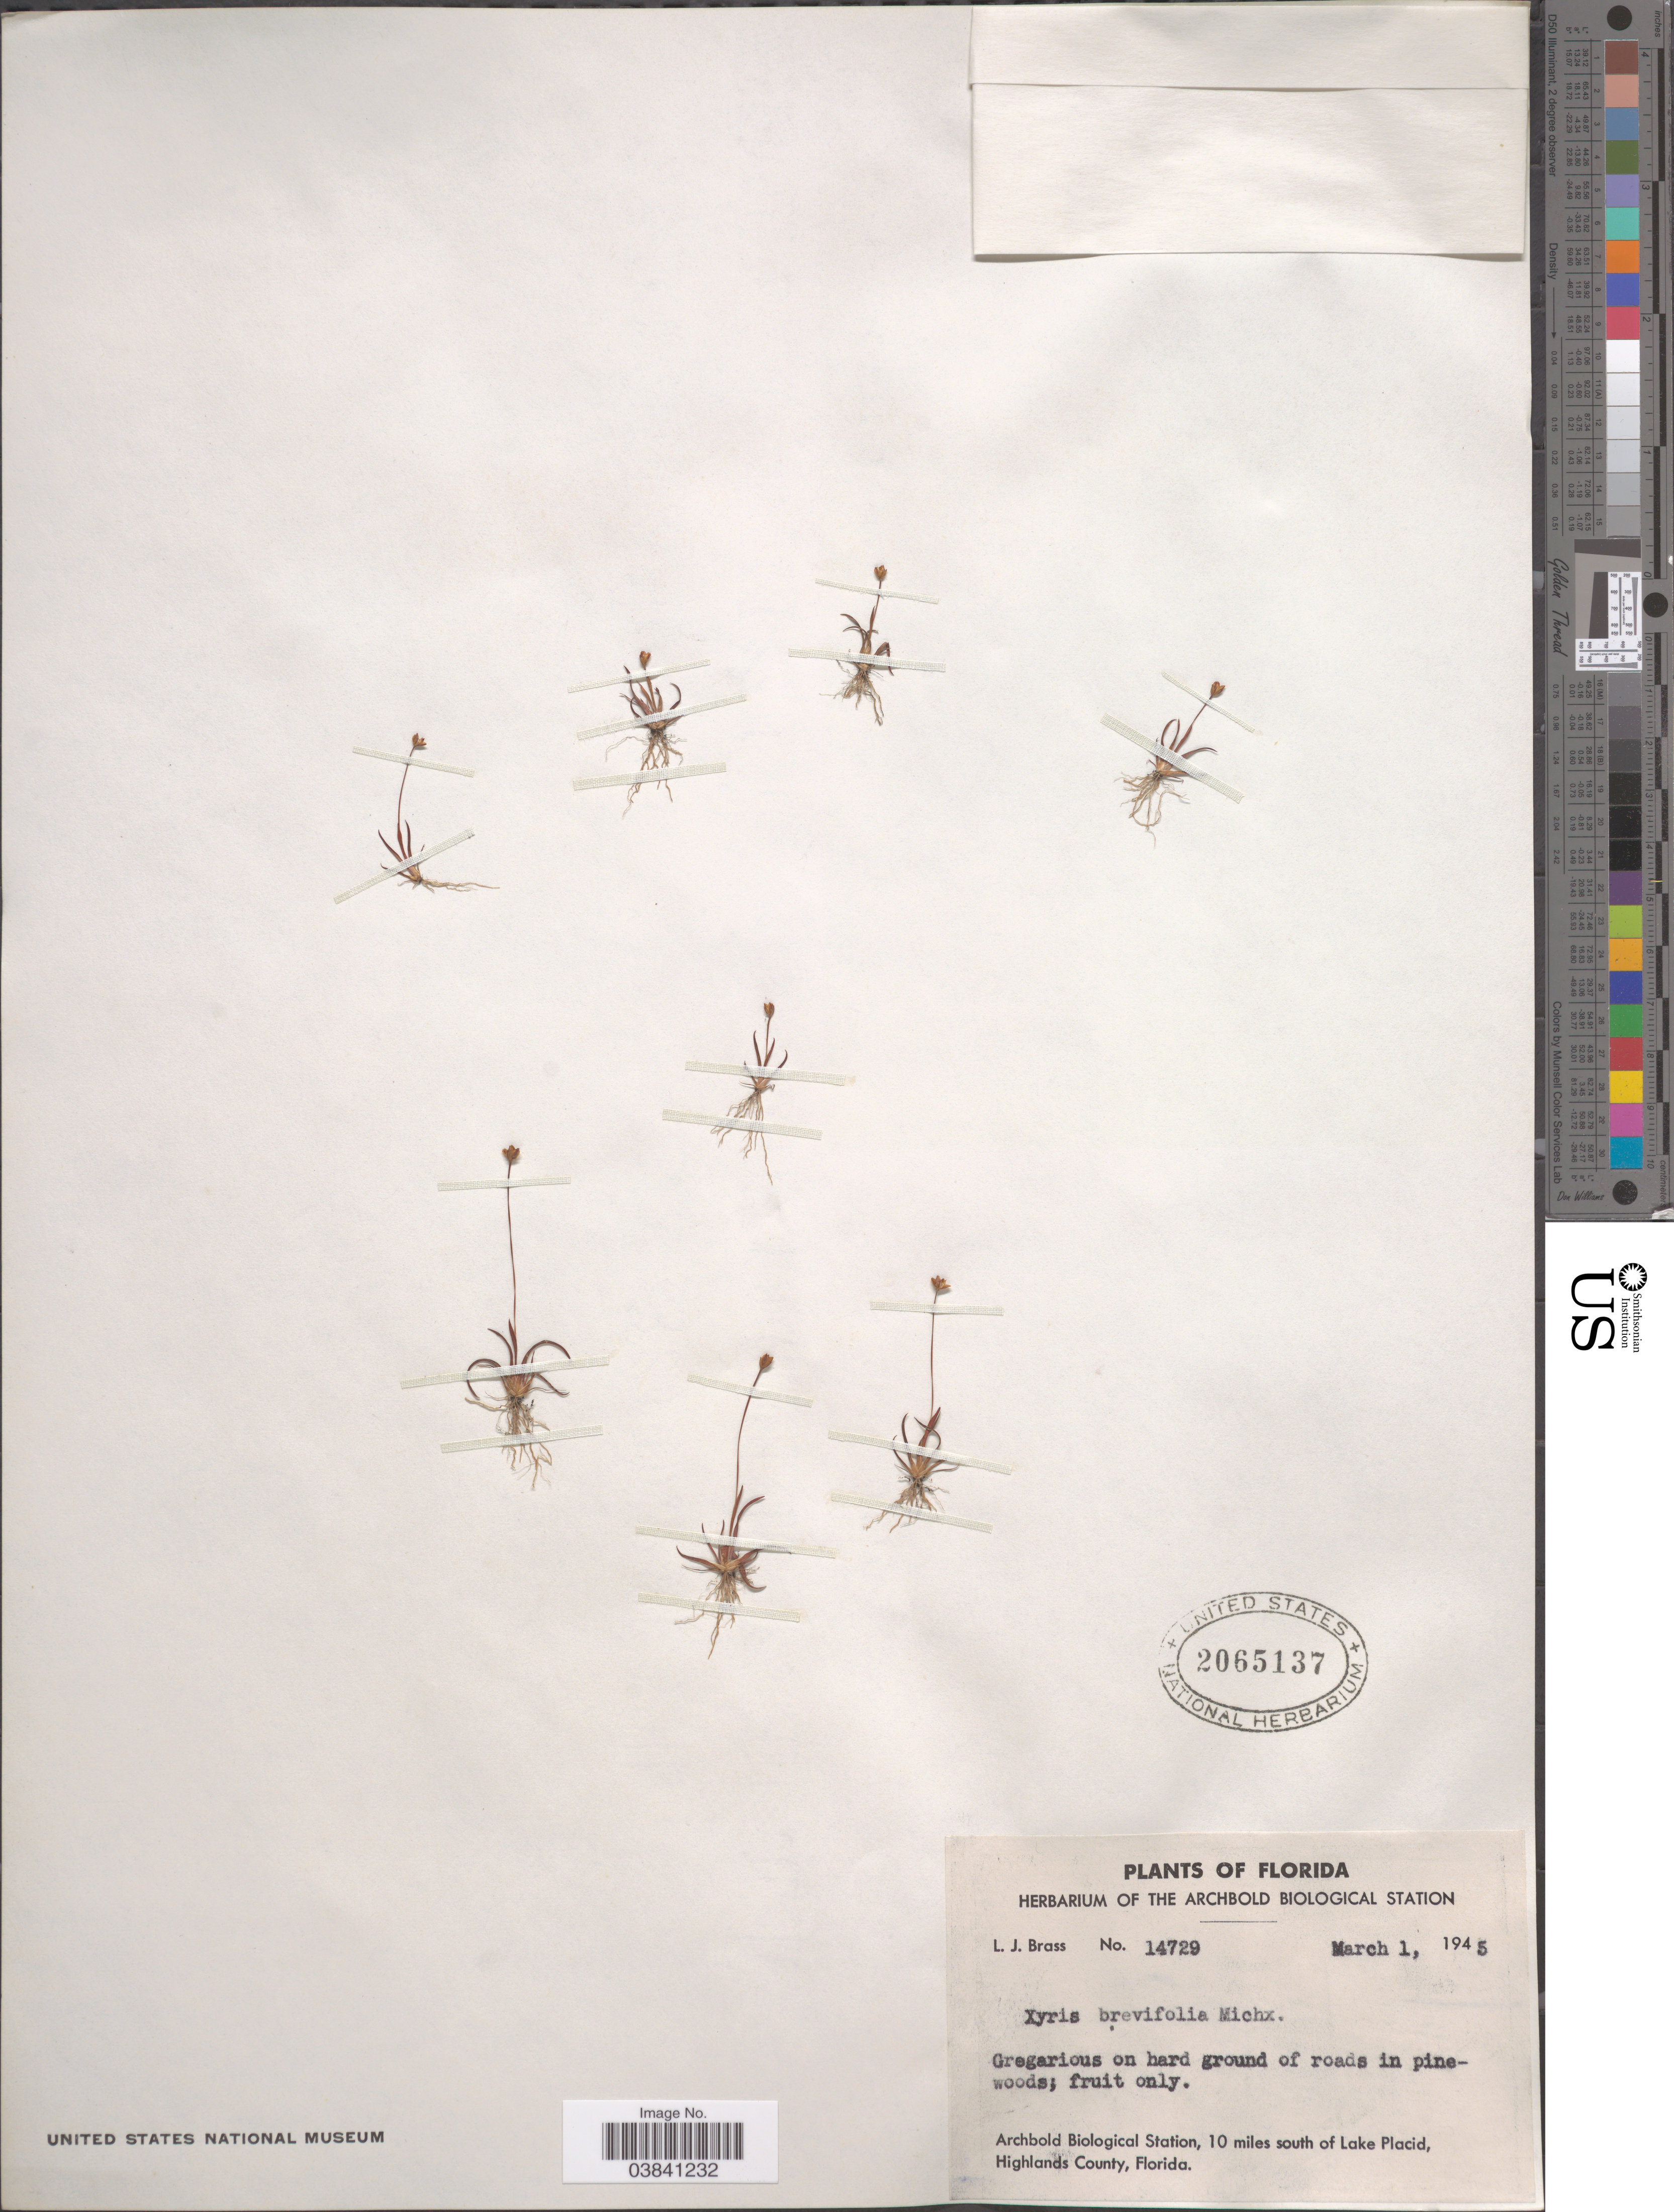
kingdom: Plantae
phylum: Tracheophyta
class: Liliopsida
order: Poales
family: Xyridaceae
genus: Xyris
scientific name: Xyris brevifolia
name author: Michx.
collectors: L. J. Brass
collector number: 14729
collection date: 1945-03-01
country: United States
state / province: Florida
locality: Archbold Biological Station, 10 miles south of Lake Placid, Highlands Country.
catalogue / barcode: US 2065137